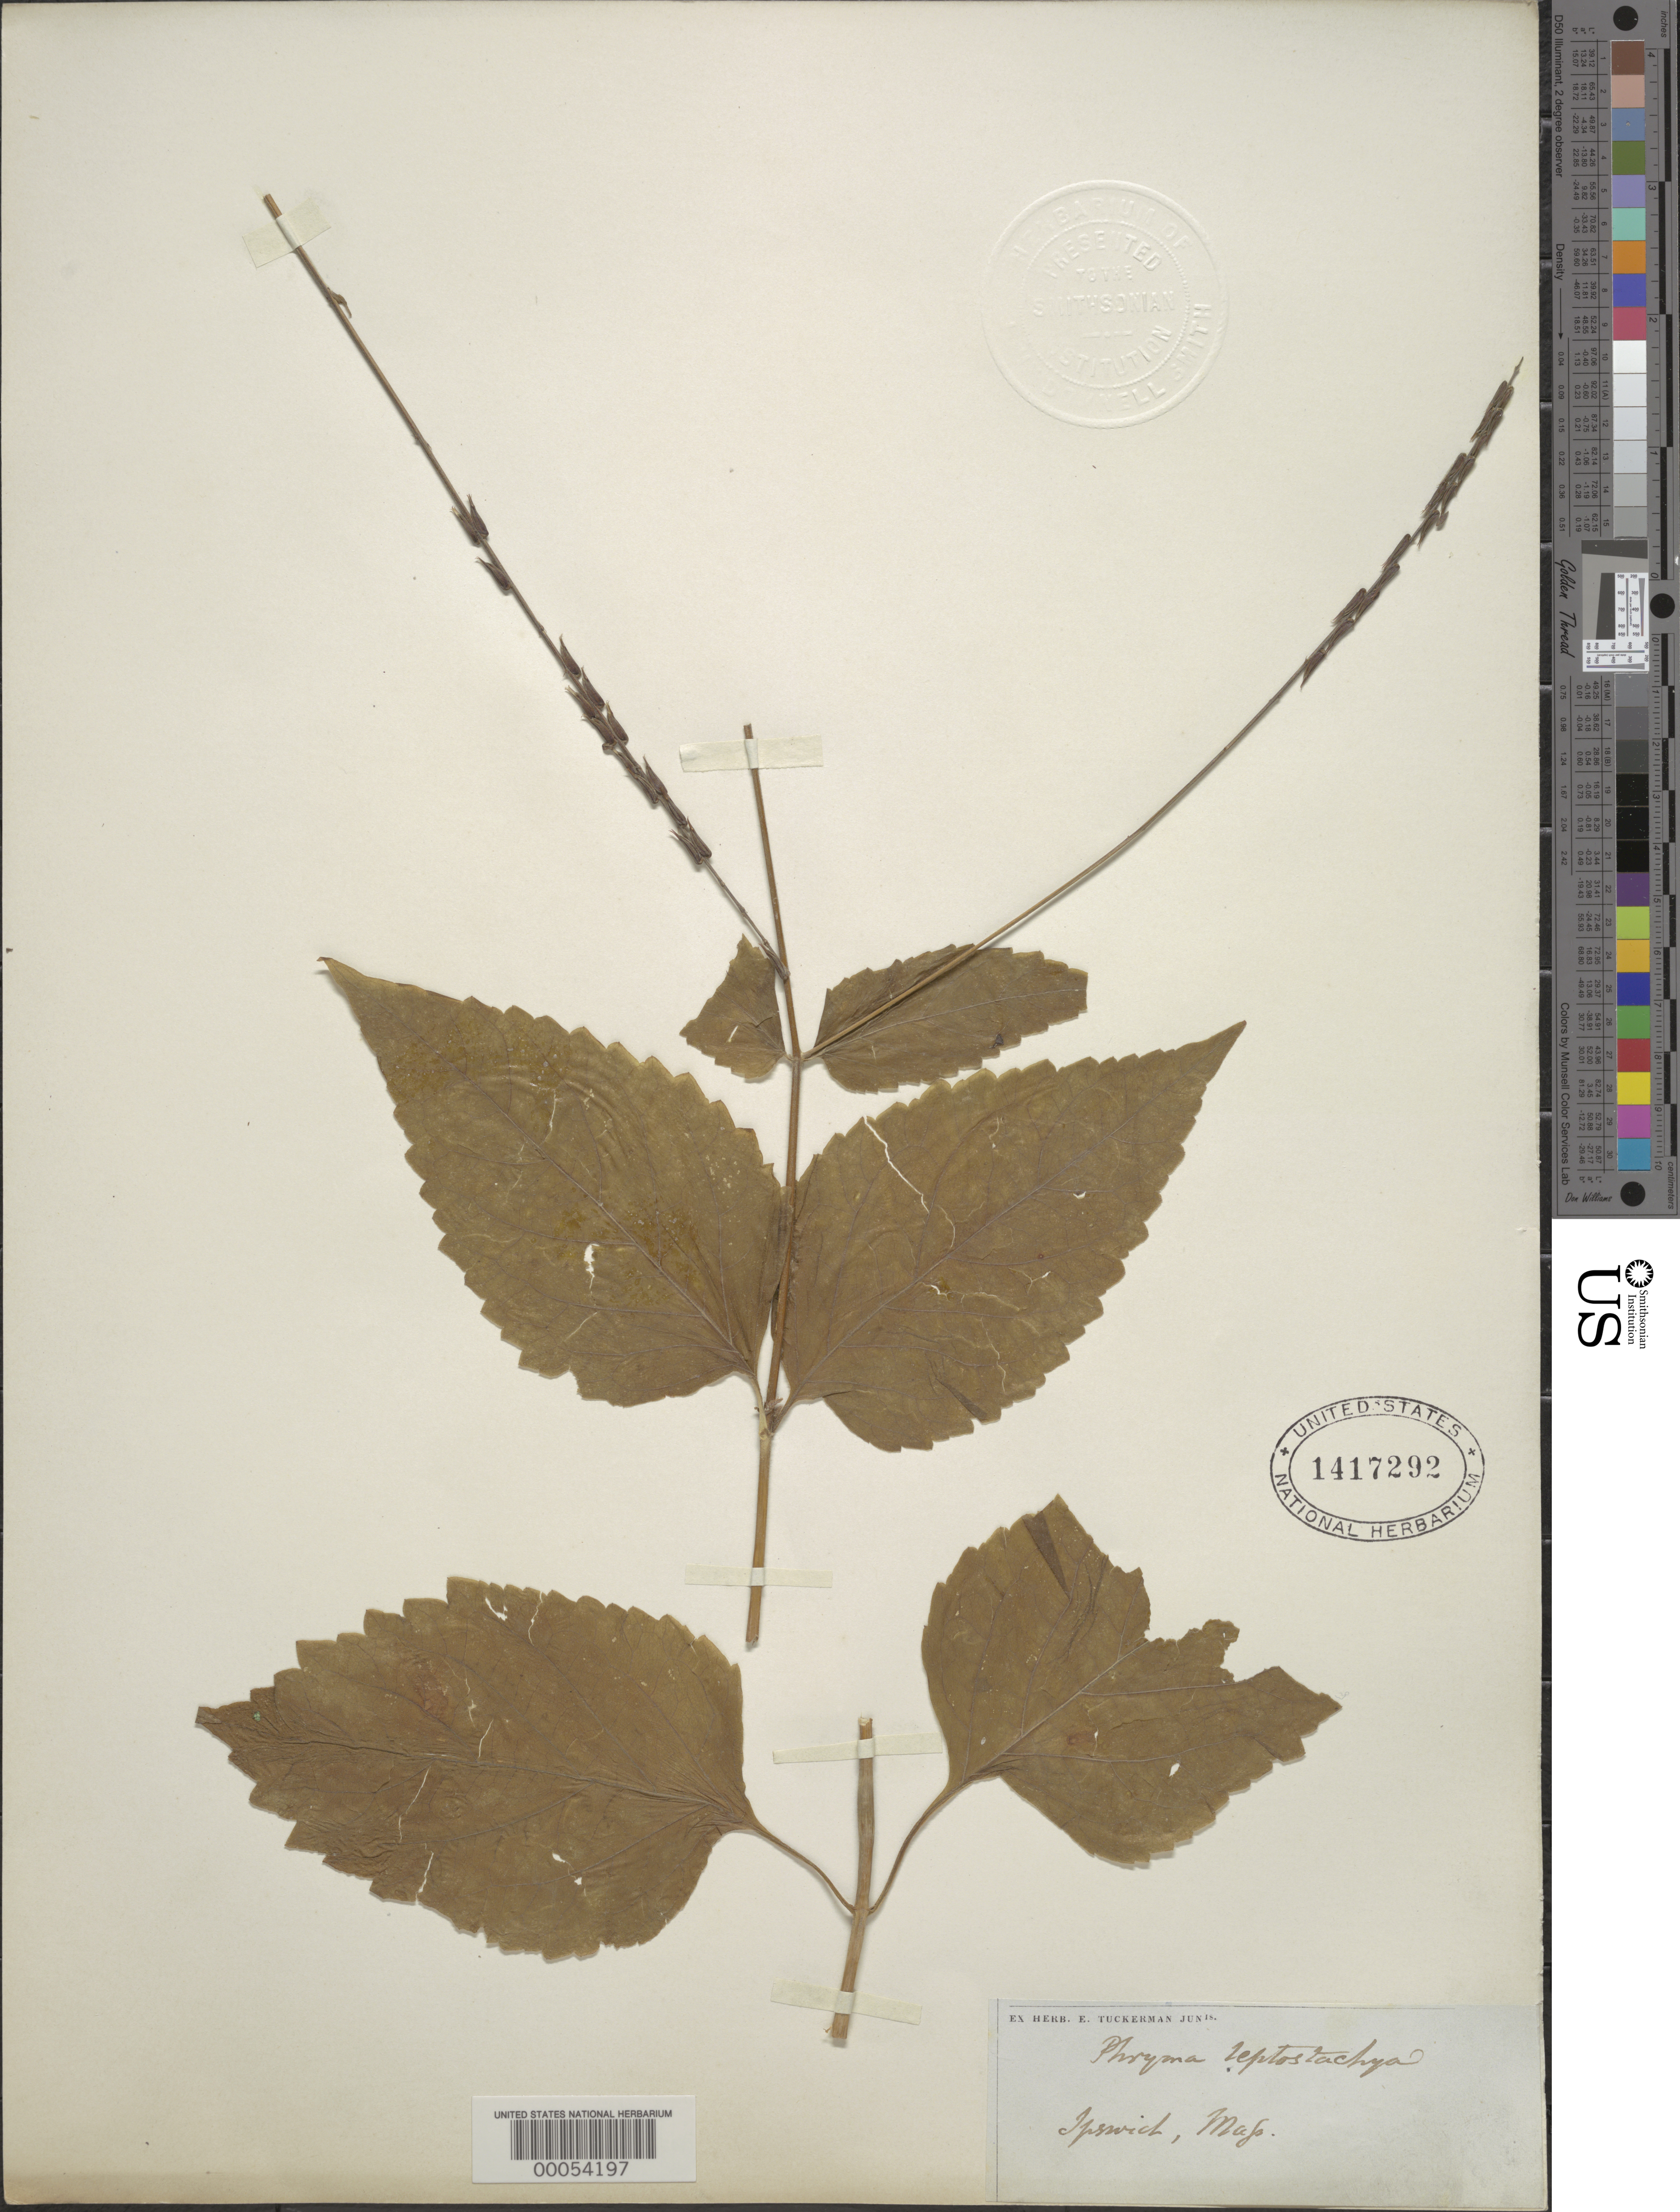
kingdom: Plantae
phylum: Tracheophyta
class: Magnoliopsida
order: Lamiales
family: Phrymaceae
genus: Phryma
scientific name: Phryma leptostachya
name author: L.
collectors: E. Tuckerman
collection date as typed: Jun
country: United States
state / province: Massachusetts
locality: Ipswich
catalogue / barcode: US 1417292